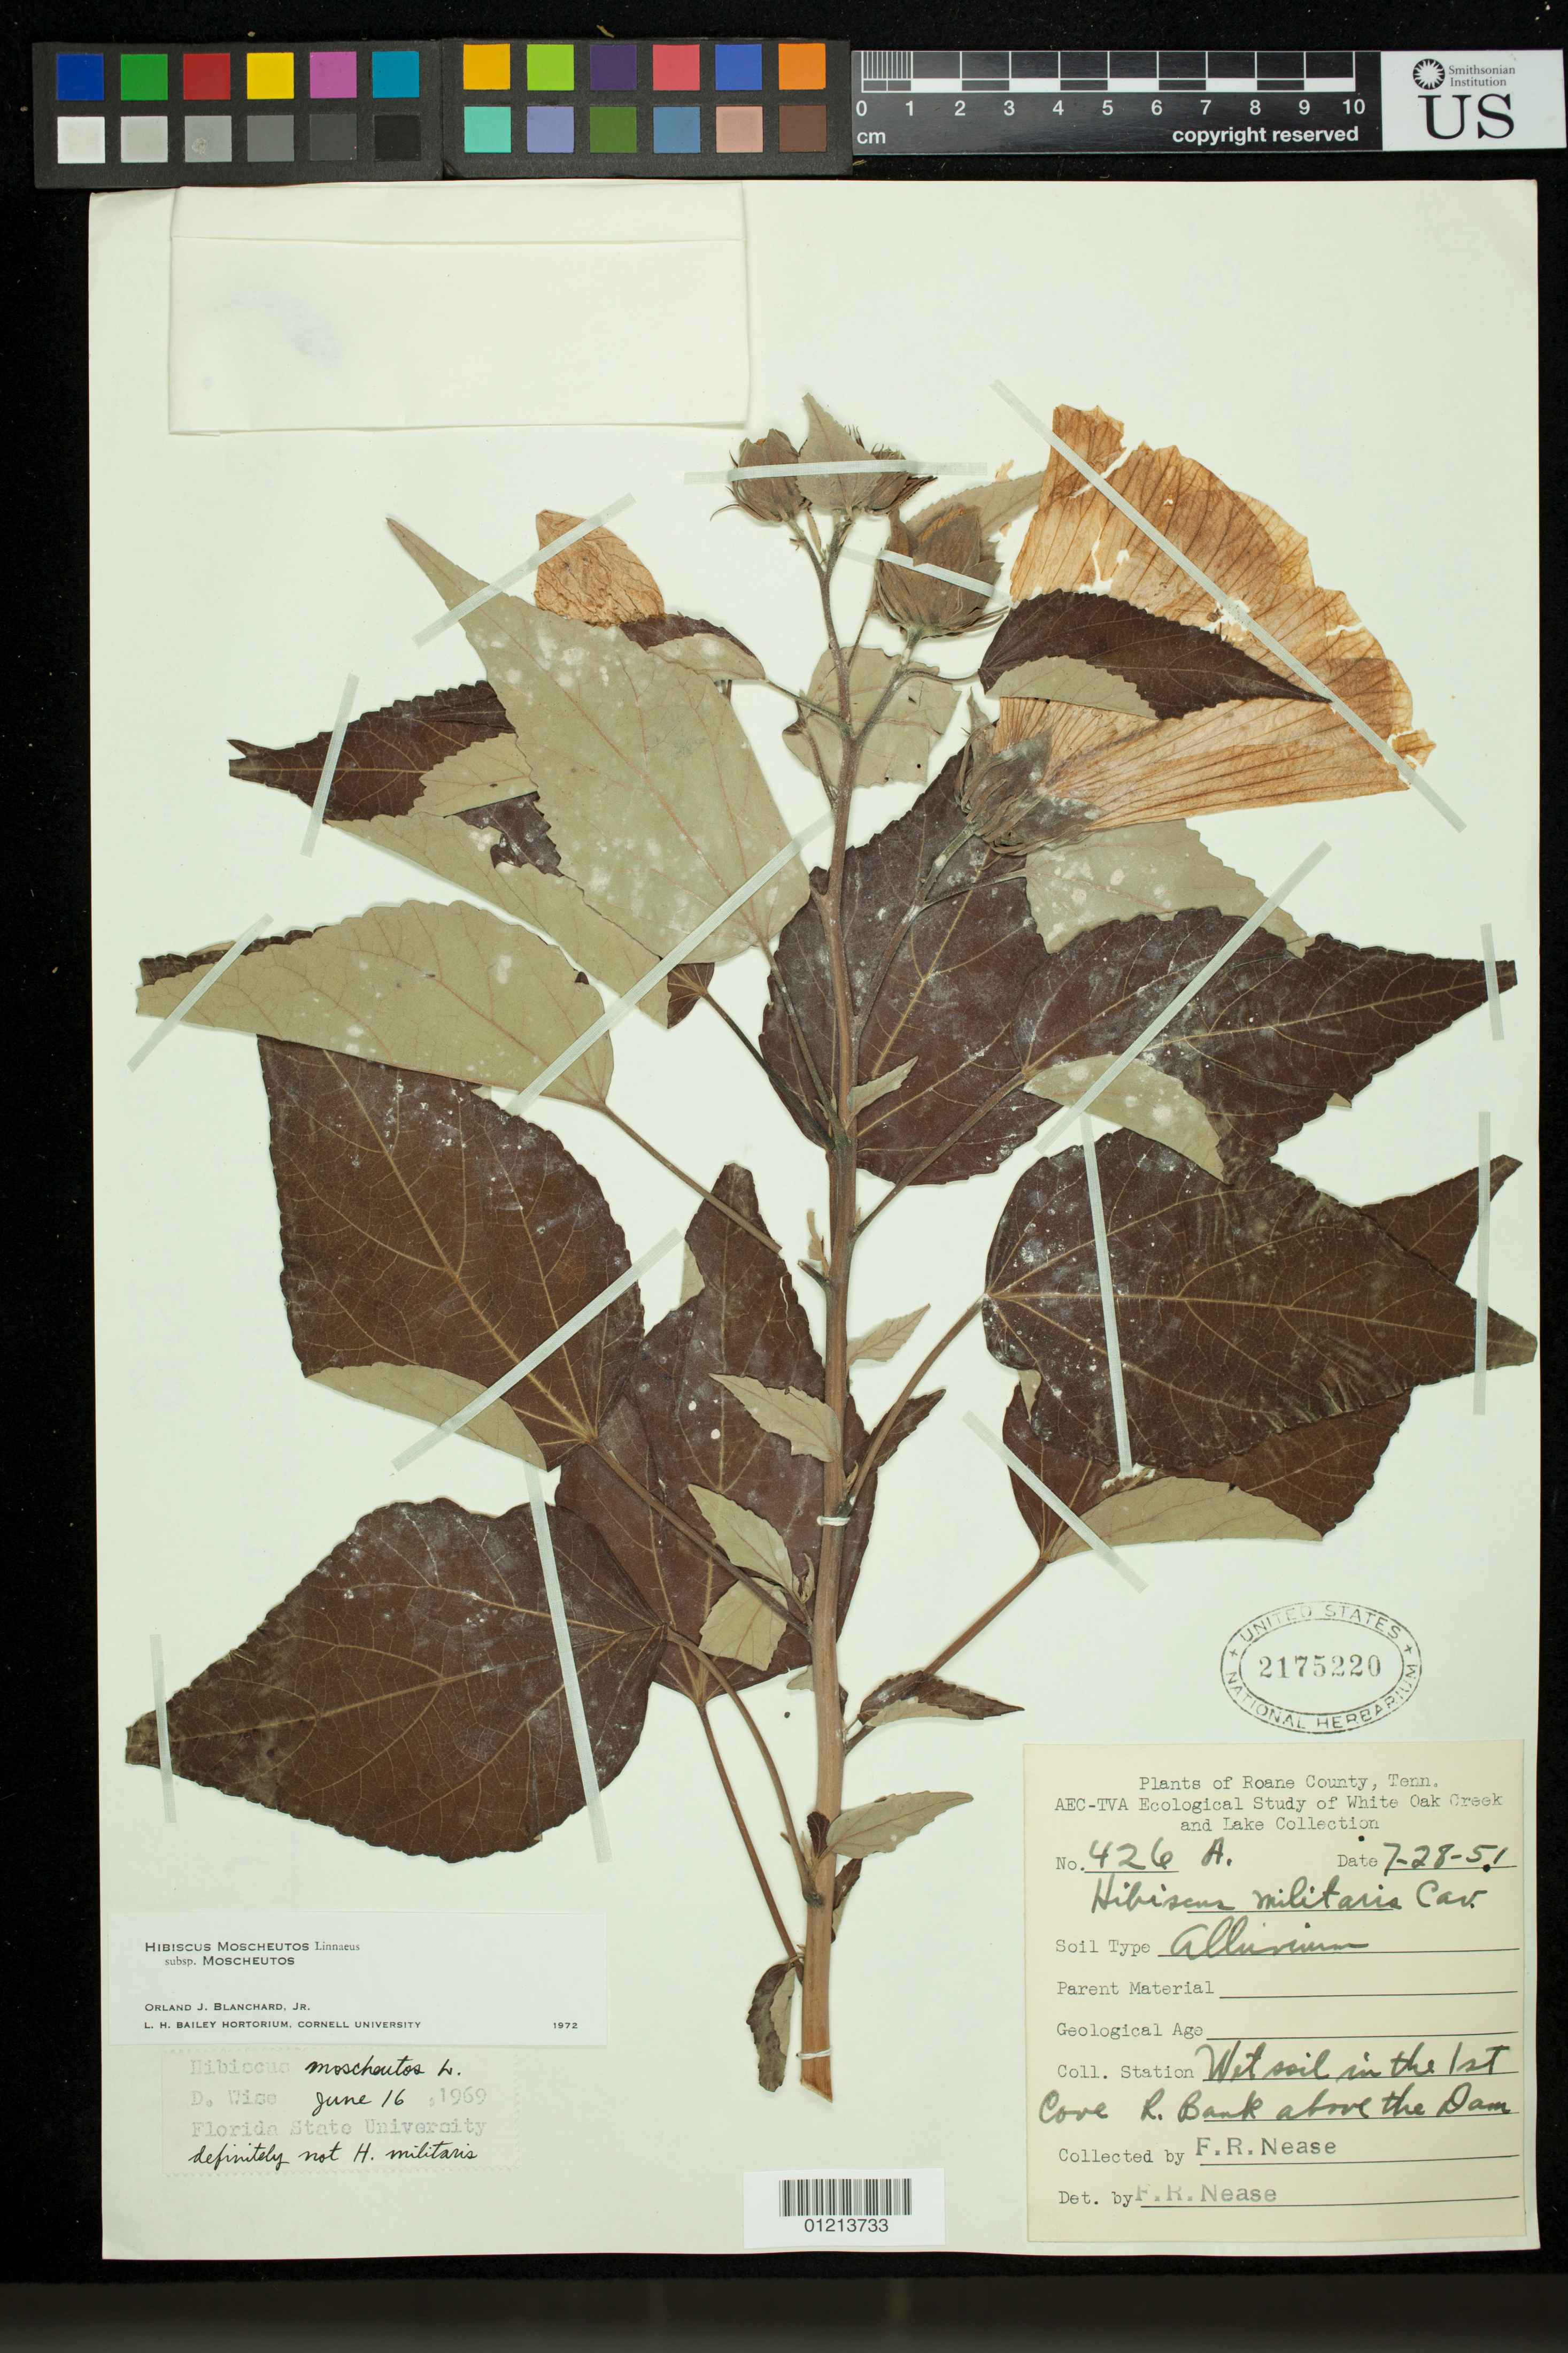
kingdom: Plantae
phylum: Tracheophyta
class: Magnoliopsida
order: Malvales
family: Malvaceae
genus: Hibiscus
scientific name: Hibiscus moscheutos subsp. moscheutos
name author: L.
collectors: F. Nease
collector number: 426A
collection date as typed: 28 Jul 1951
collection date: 1951-07-28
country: United States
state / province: Tennessee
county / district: Roane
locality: Roane County: White Oak Creek and Lake. Wet soil in 1st Cove R. Bank above the Dam.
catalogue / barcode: US 2175220